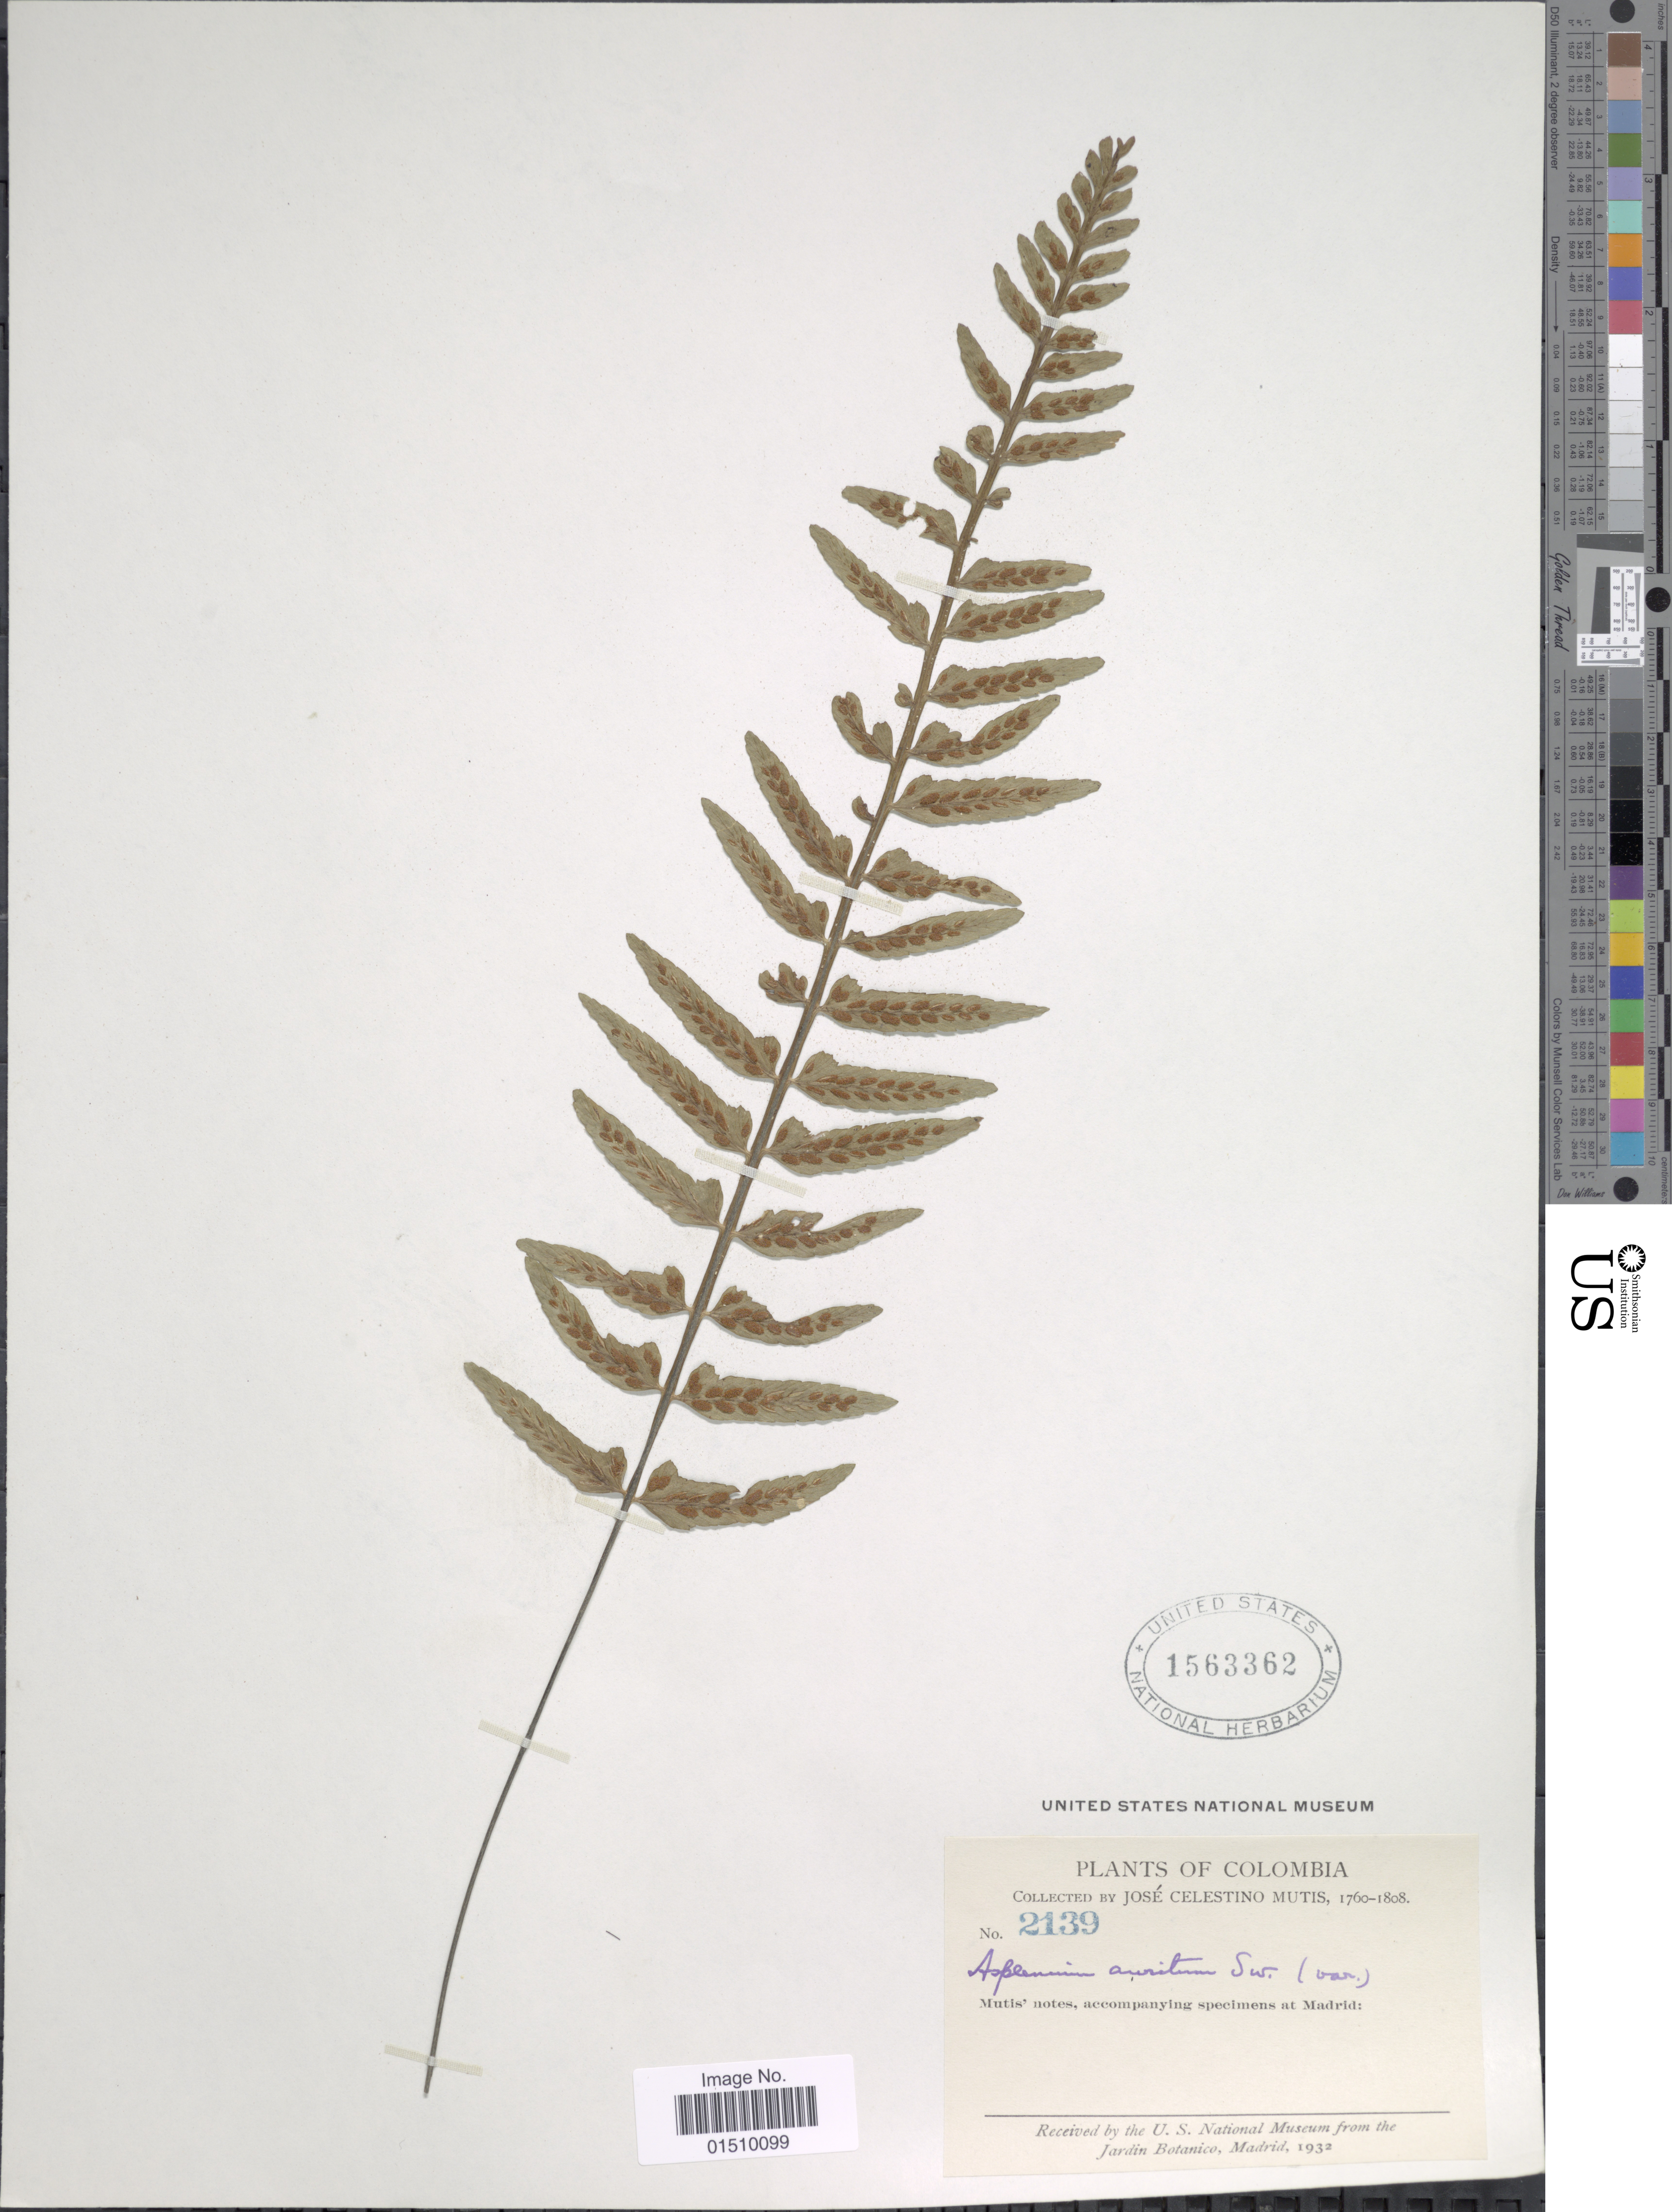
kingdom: Plantae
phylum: Tracheophyta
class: Polypodiopsida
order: Polypodiales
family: Aspleniaceae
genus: Asplenium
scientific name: Asplenium auritum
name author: Sw.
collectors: J. C. B. Mutis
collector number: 2139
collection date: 1760/1808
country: Colombia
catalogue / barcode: US 1563362